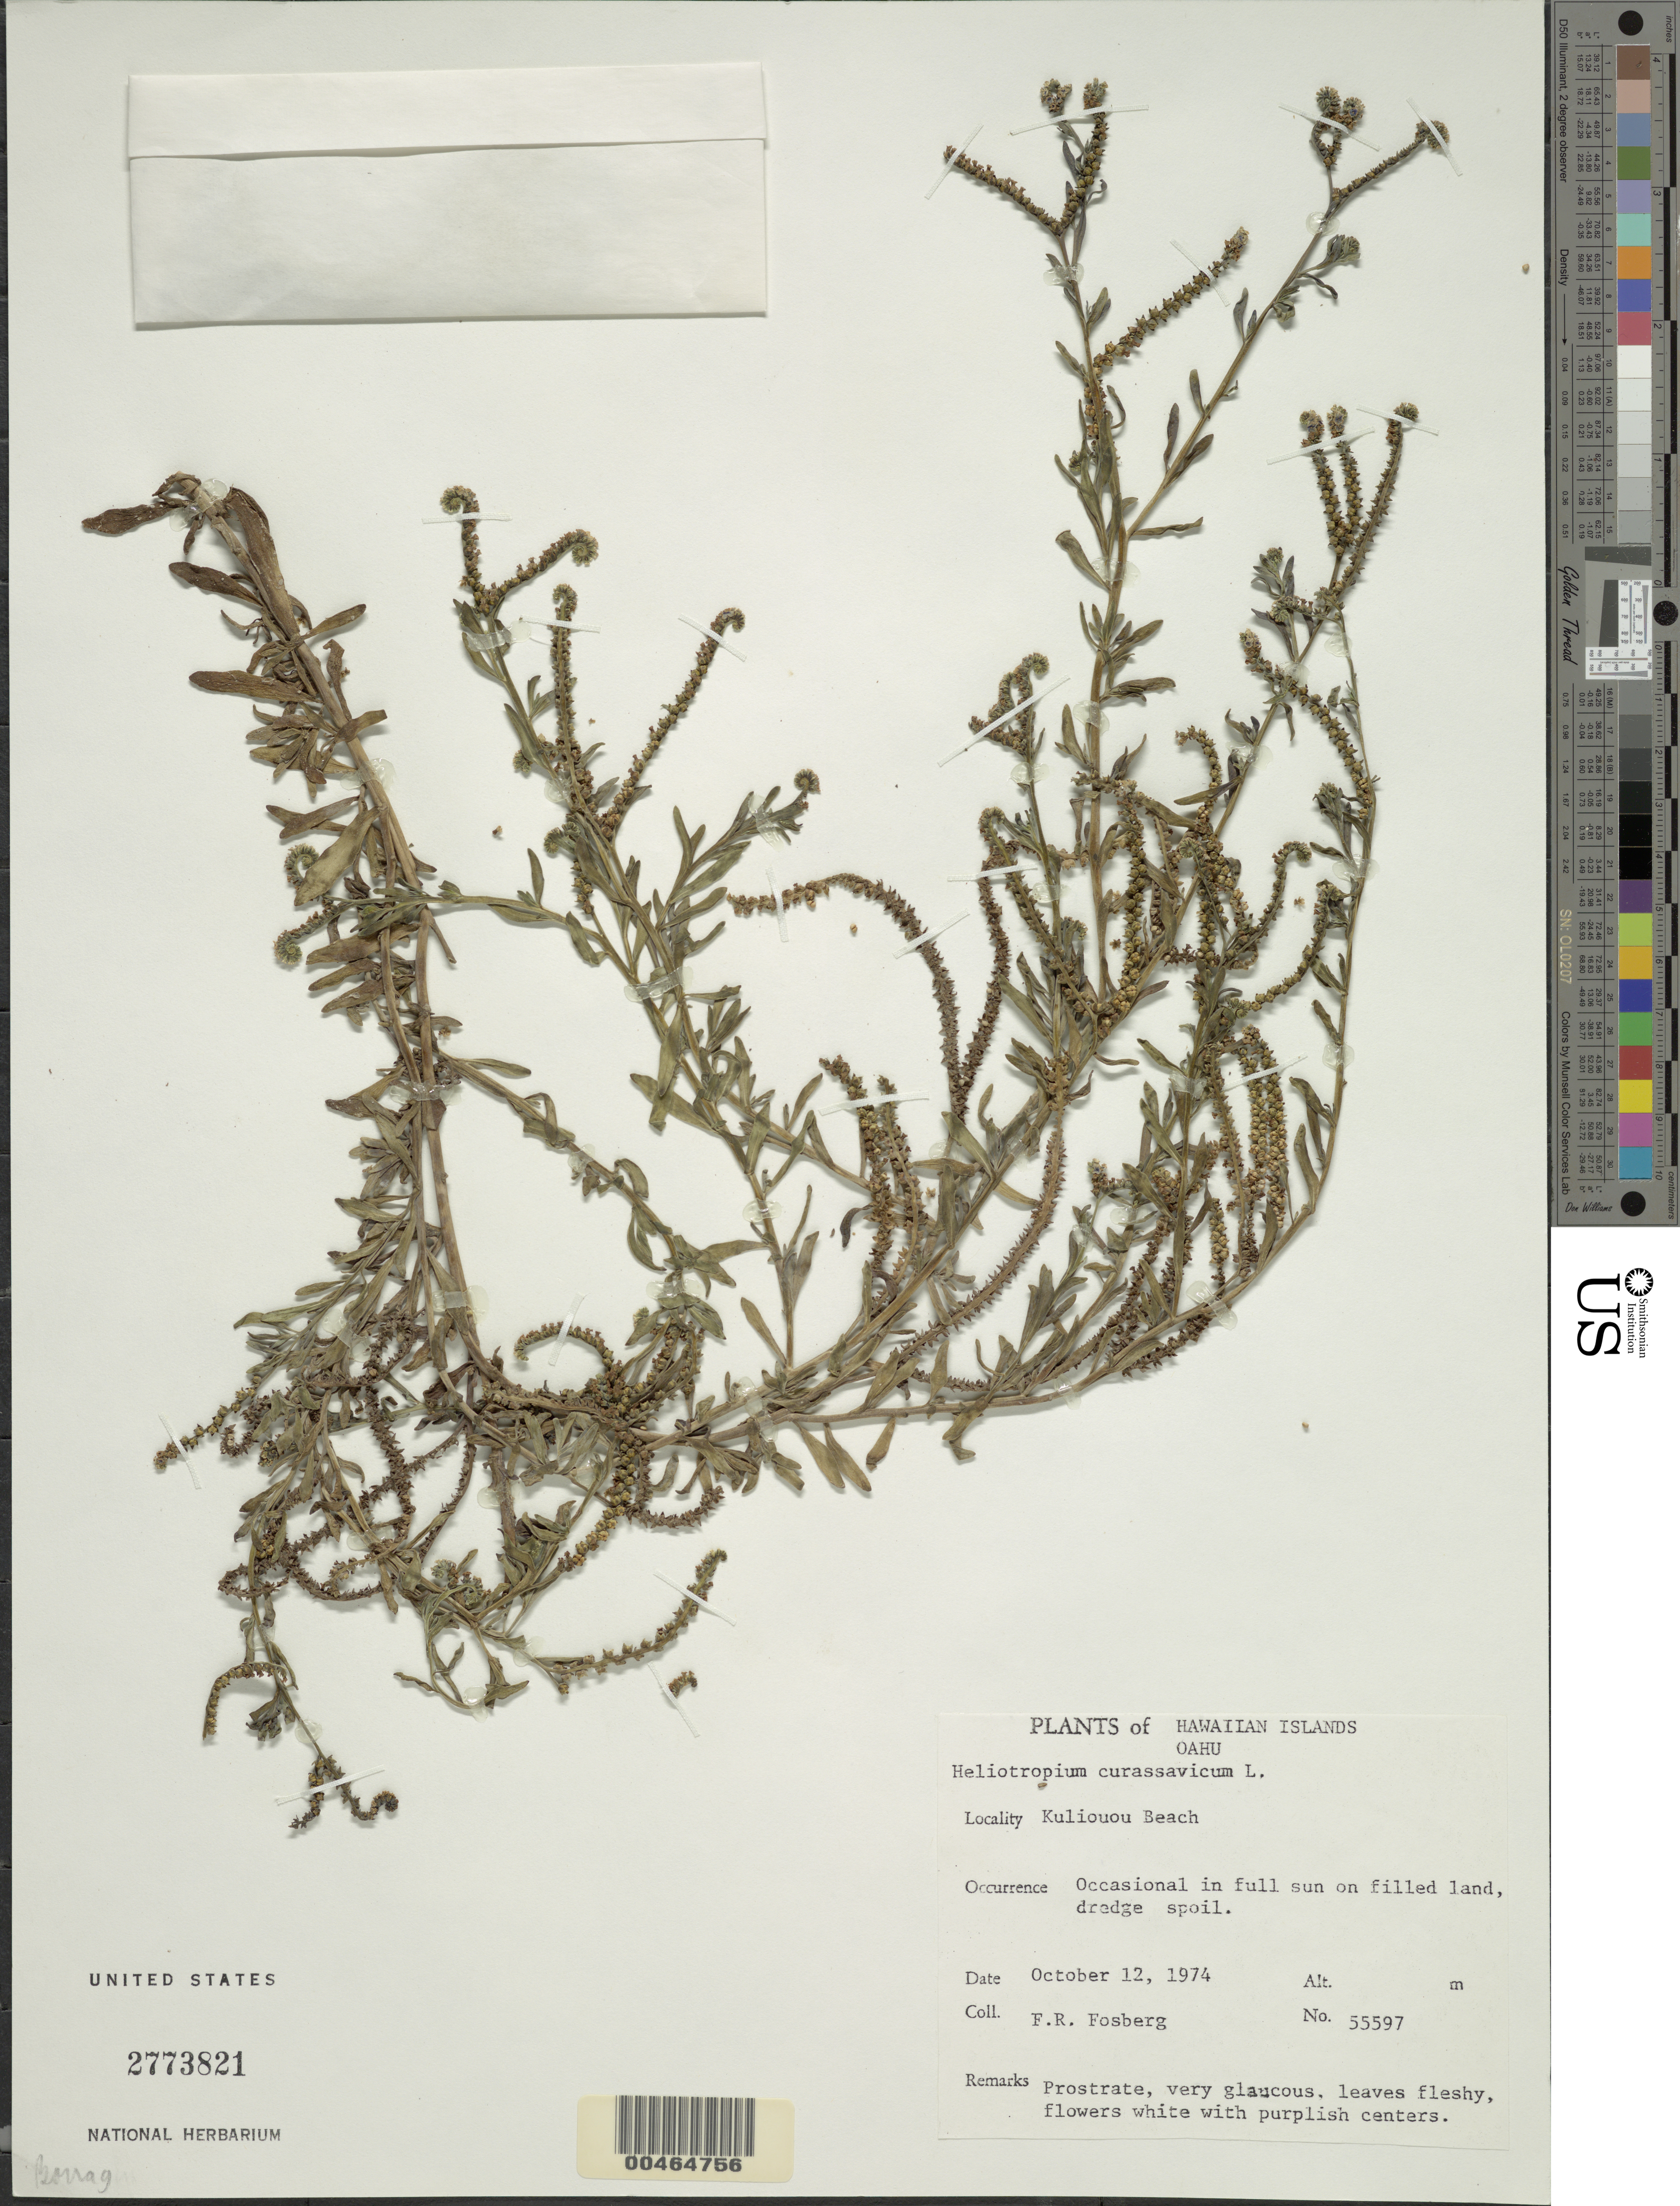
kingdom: Plantae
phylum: Tracheophyta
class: Magnoliopsida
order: Boraginales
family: Heliotropiaceae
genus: Heliotropium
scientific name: Heliotropium curassavicum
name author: L.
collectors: F. R. Fosberg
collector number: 55597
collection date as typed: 12 Oct 1974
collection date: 1974-10-12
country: United States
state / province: Hawaii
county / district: Honolulu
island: Oahu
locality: Kuliouou Beach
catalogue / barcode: US 2773821